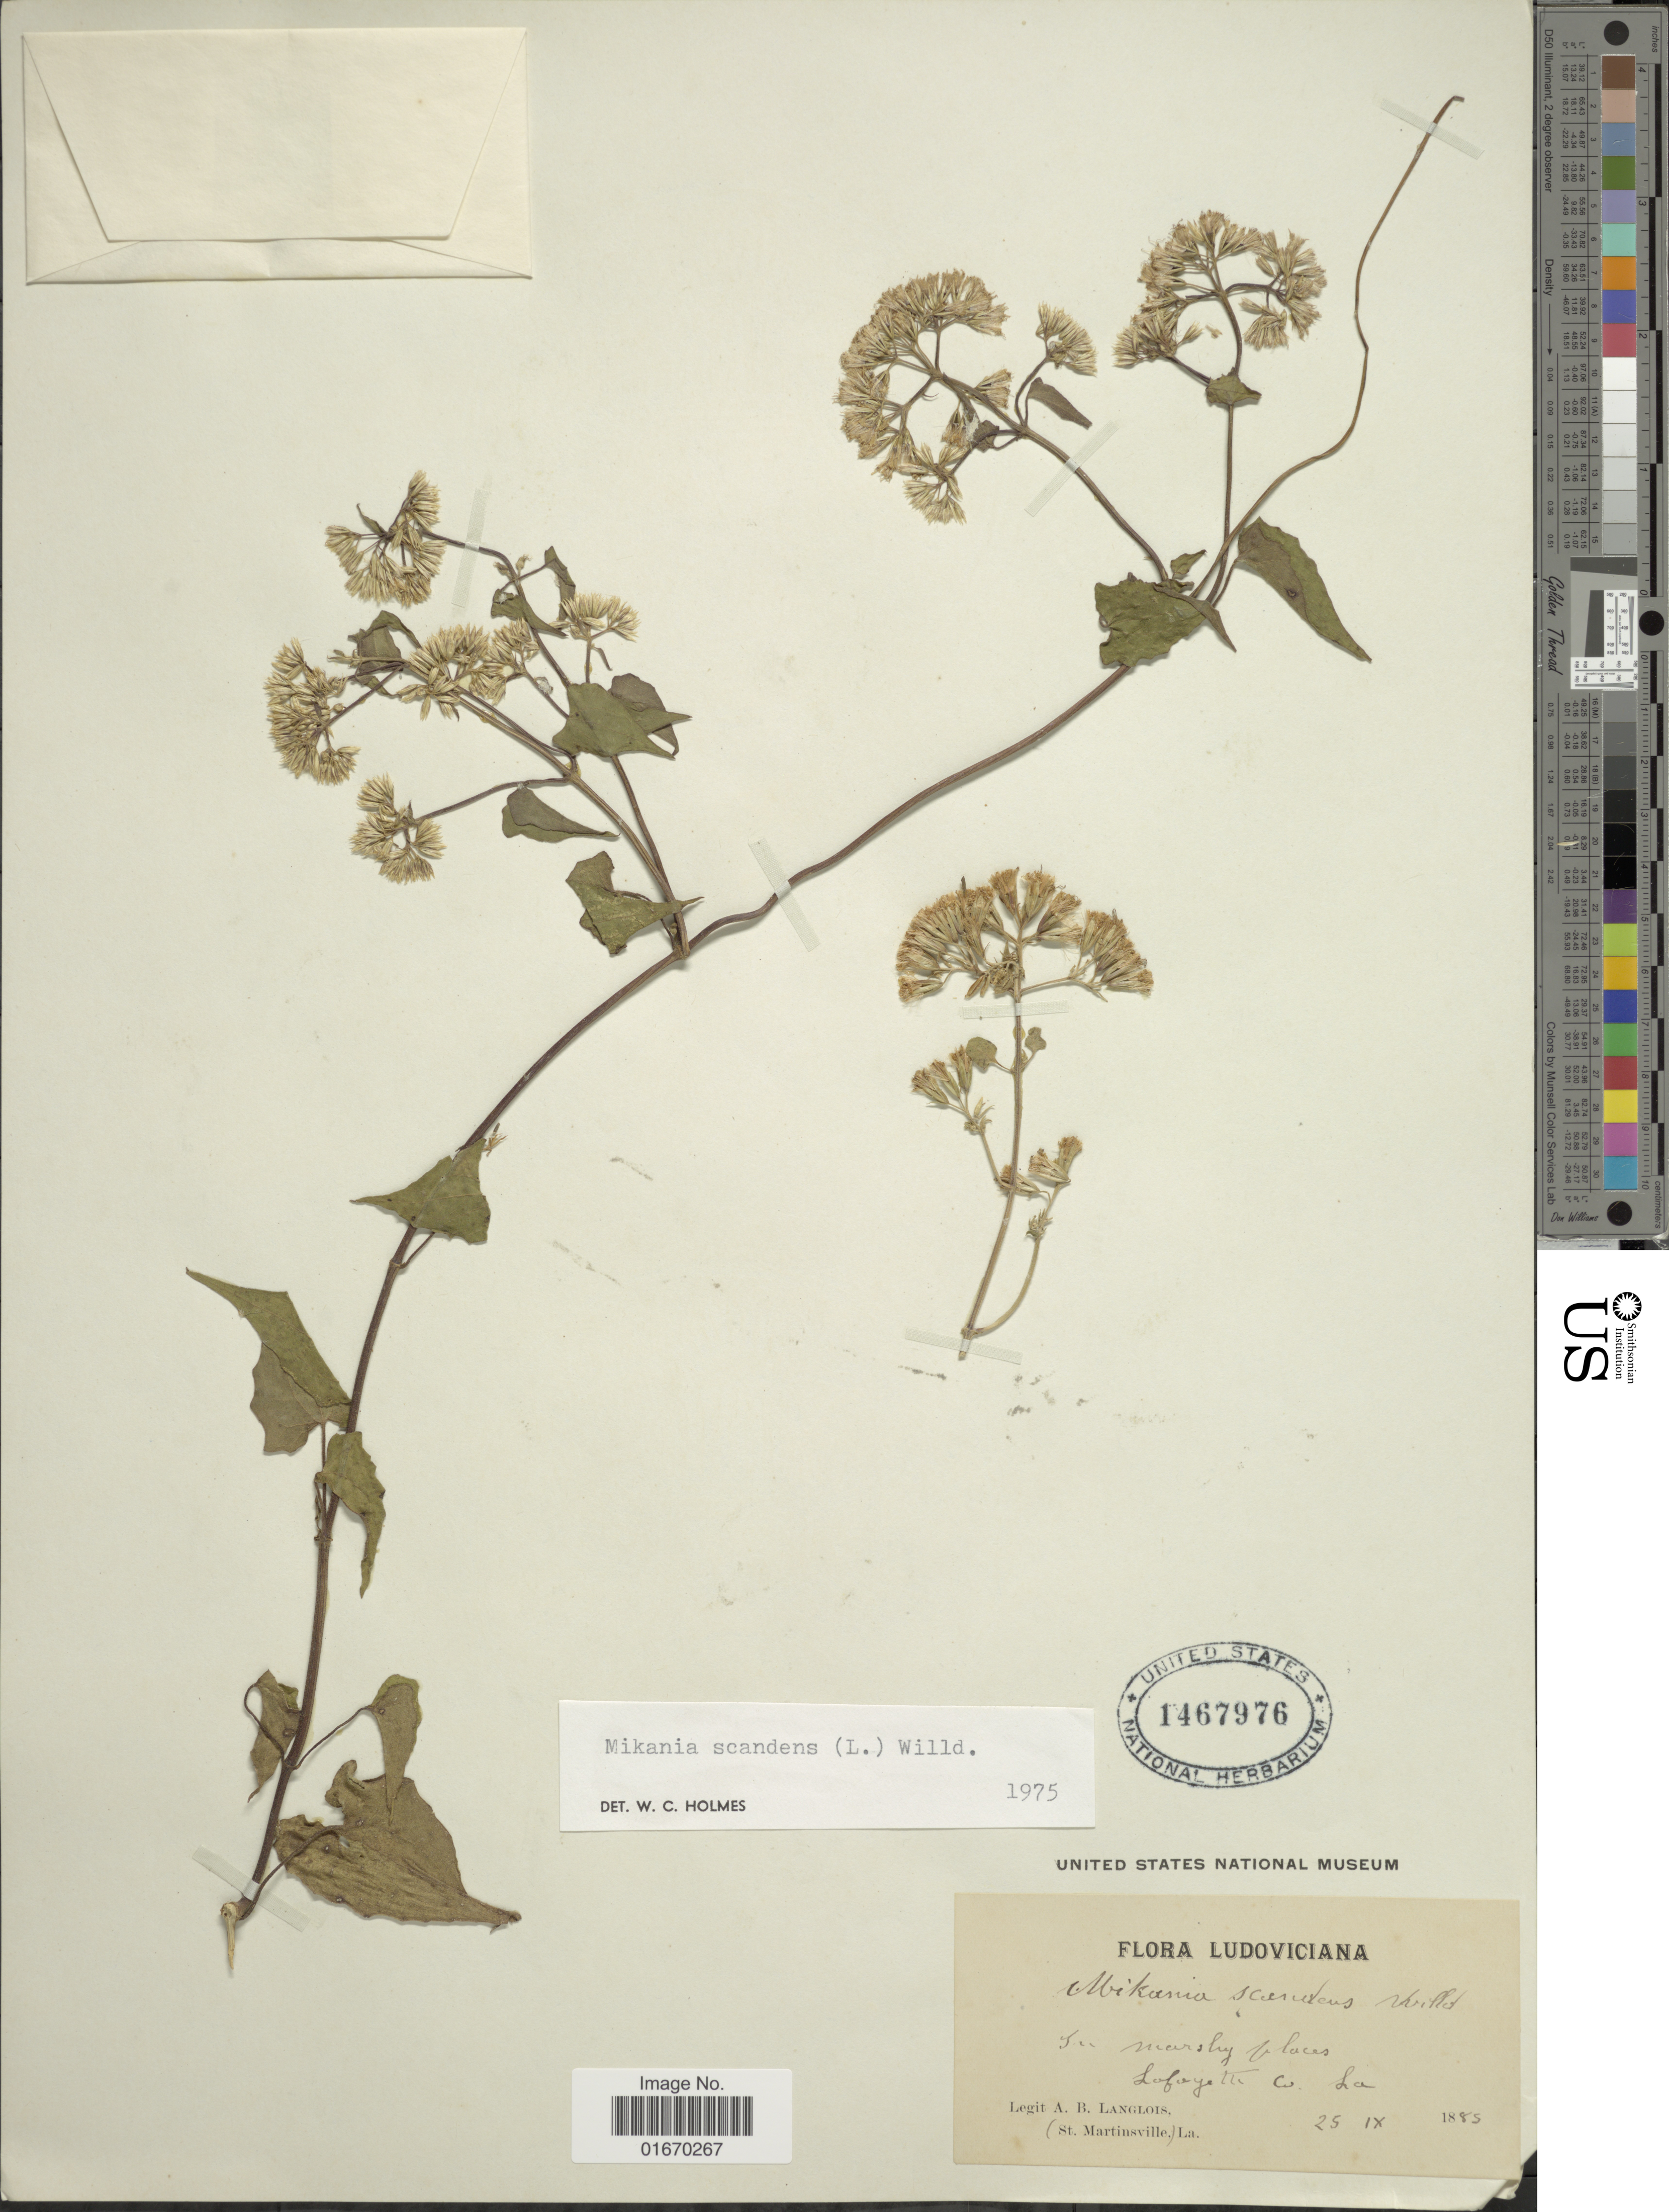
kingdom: Plantae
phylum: Tracheophyta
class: Magnoliopsida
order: Asterales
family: Asteraceae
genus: Mikania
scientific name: Mikania scandens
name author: (L.) Willd.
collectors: A. Langlois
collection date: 1885-09-25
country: United States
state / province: Louisiana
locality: Ludoviciana, Lafayette Co.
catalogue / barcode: US 1467976